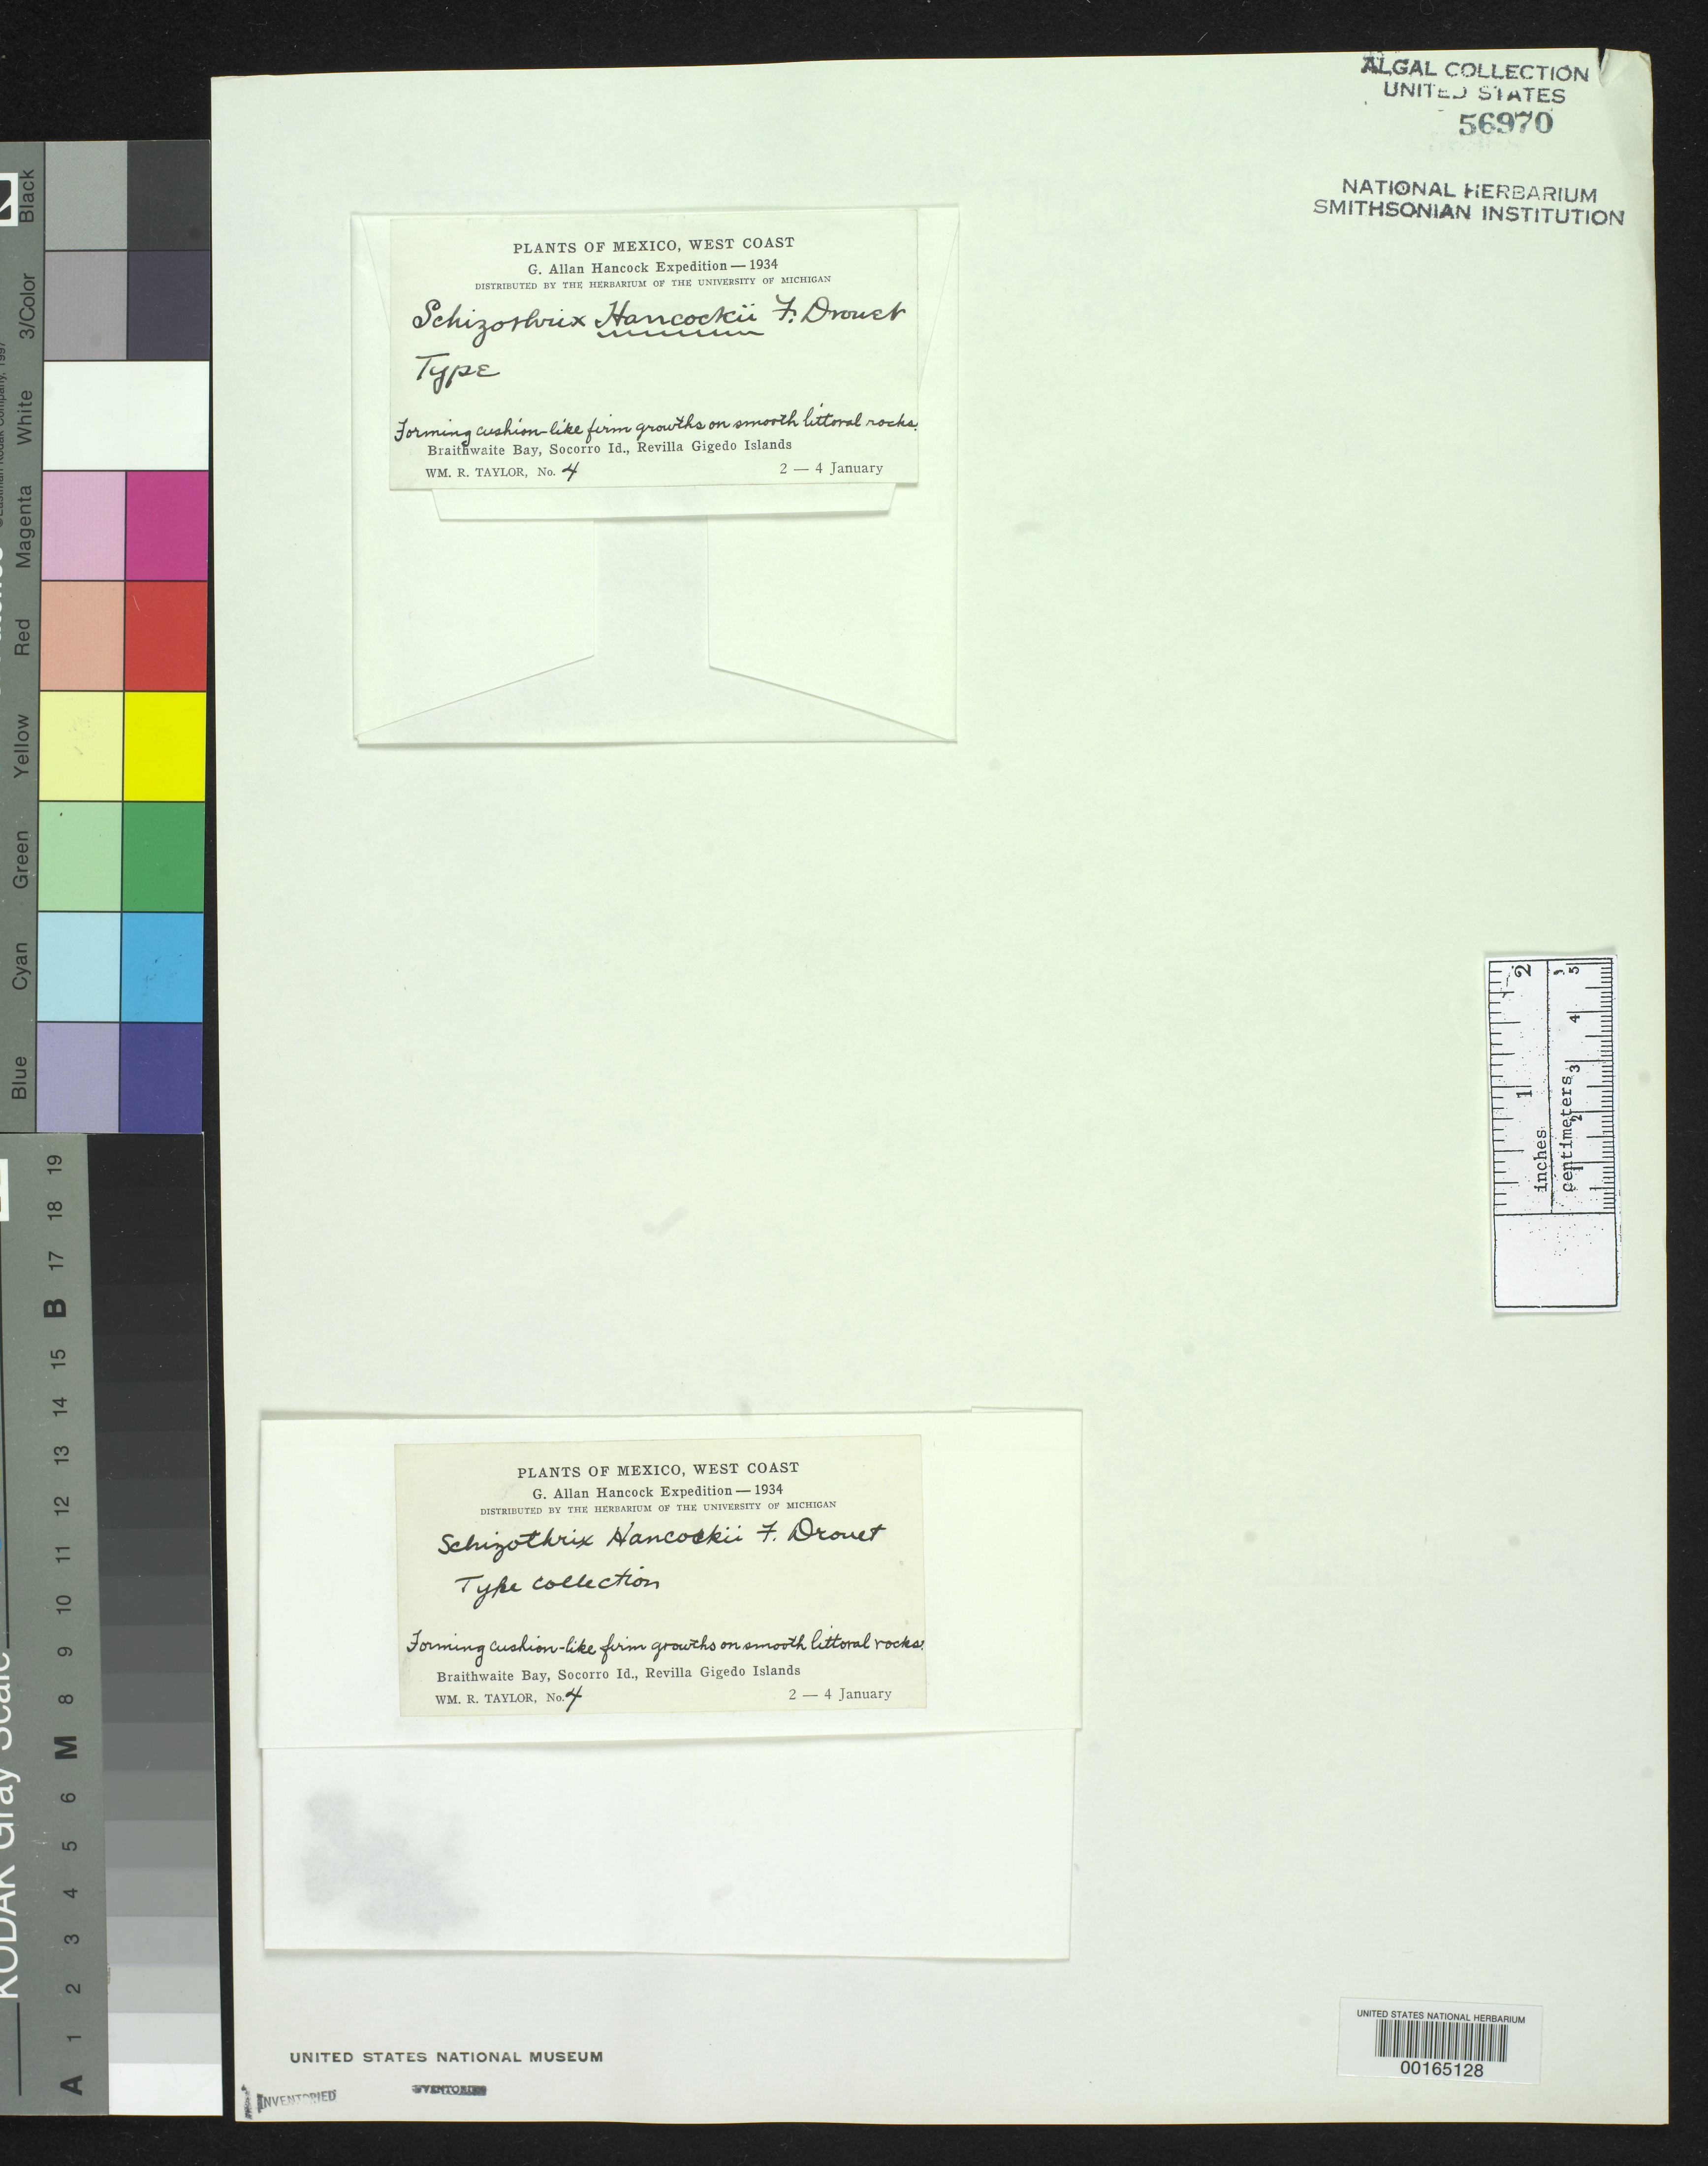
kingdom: Bacteria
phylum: Cyanobacteria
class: Cyanobacteriia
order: Leptolyngbyales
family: Trichocoleusaceae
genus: Schizothrix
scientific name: Schizothrix hancockii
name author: F.E. Drouet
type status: Isotype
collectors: W. R. Taylor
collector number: WRT 34-4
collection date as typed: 02 Jan 1934 to 04 Jan 1934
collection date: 1934-01-02/1934-01-04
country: Mexico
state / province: Colima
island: Isla Socorro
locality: Braithwaite Bay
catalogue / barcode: US 56970